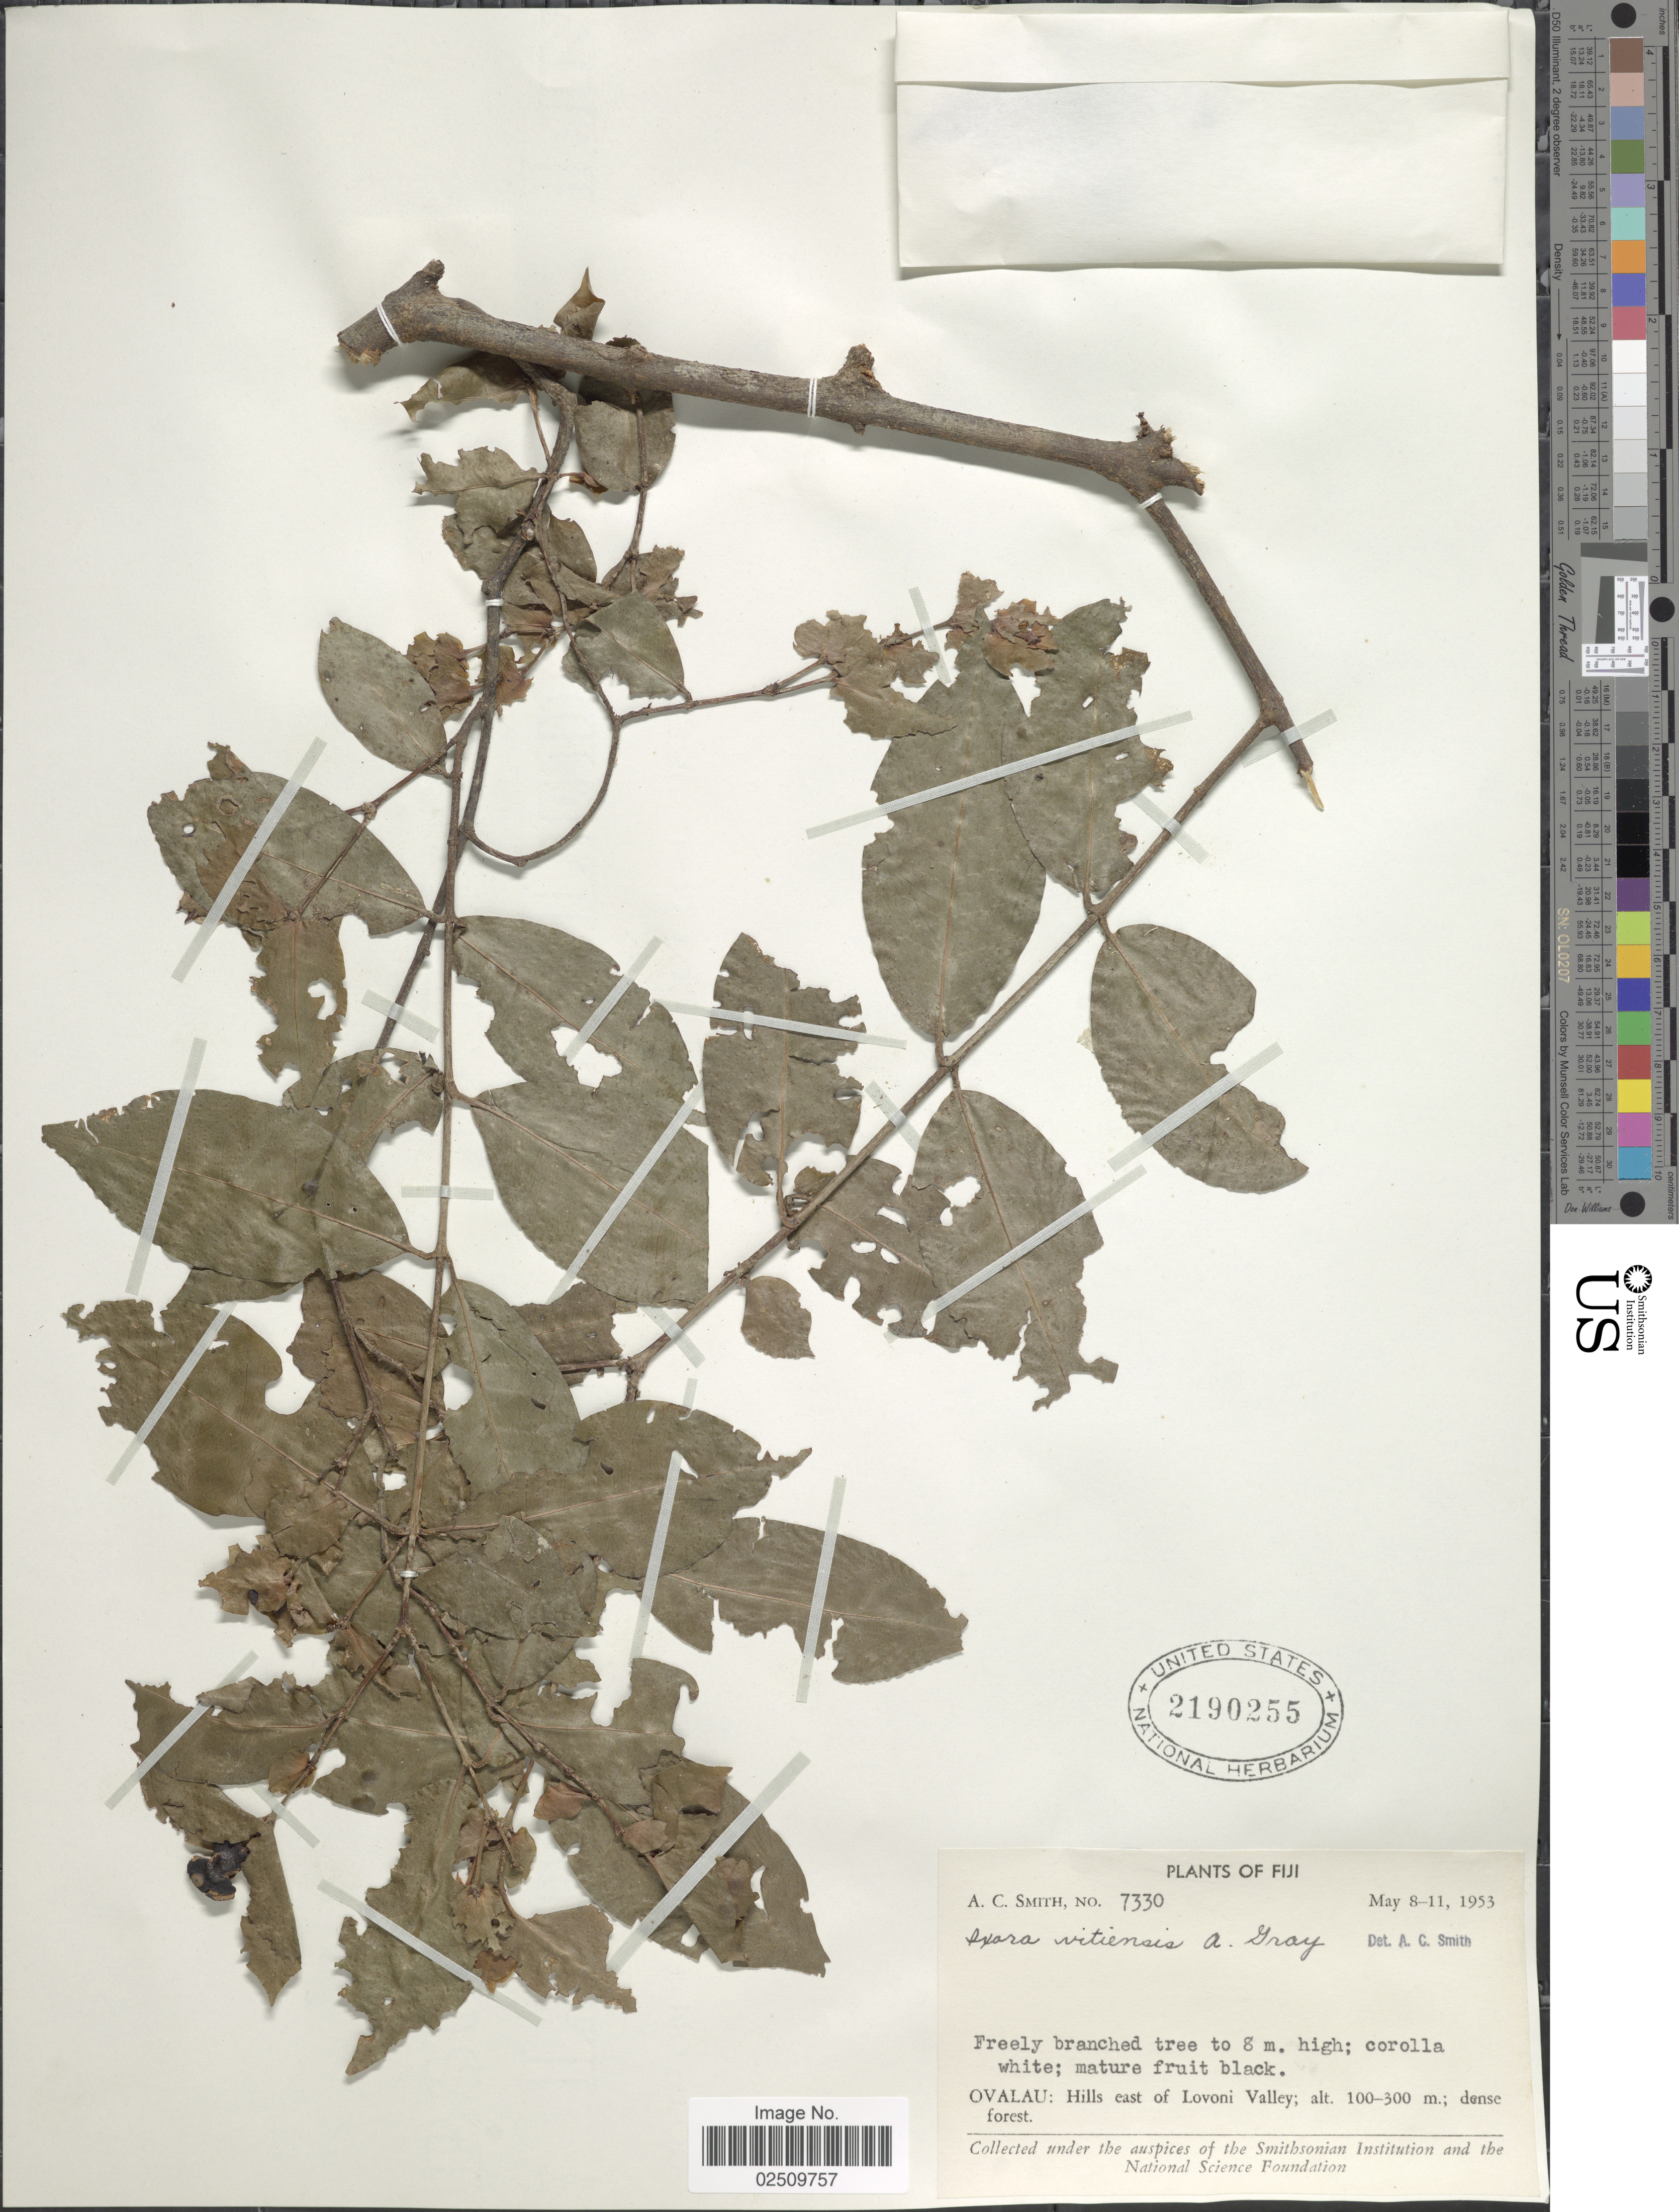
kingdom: Plantae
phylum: Tracheophyta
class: Magnoliopsida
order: Gentianales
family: Rubiaceae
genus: Ixora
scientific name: Ixora vitiensis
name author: A. Gray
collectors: A. C. Smith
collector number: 7330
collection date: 1953-05-08/1953-05-11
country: Fiji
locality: Ovalau: Hills east of Lovoni Valley.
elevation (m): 100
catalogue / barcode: US 2190255